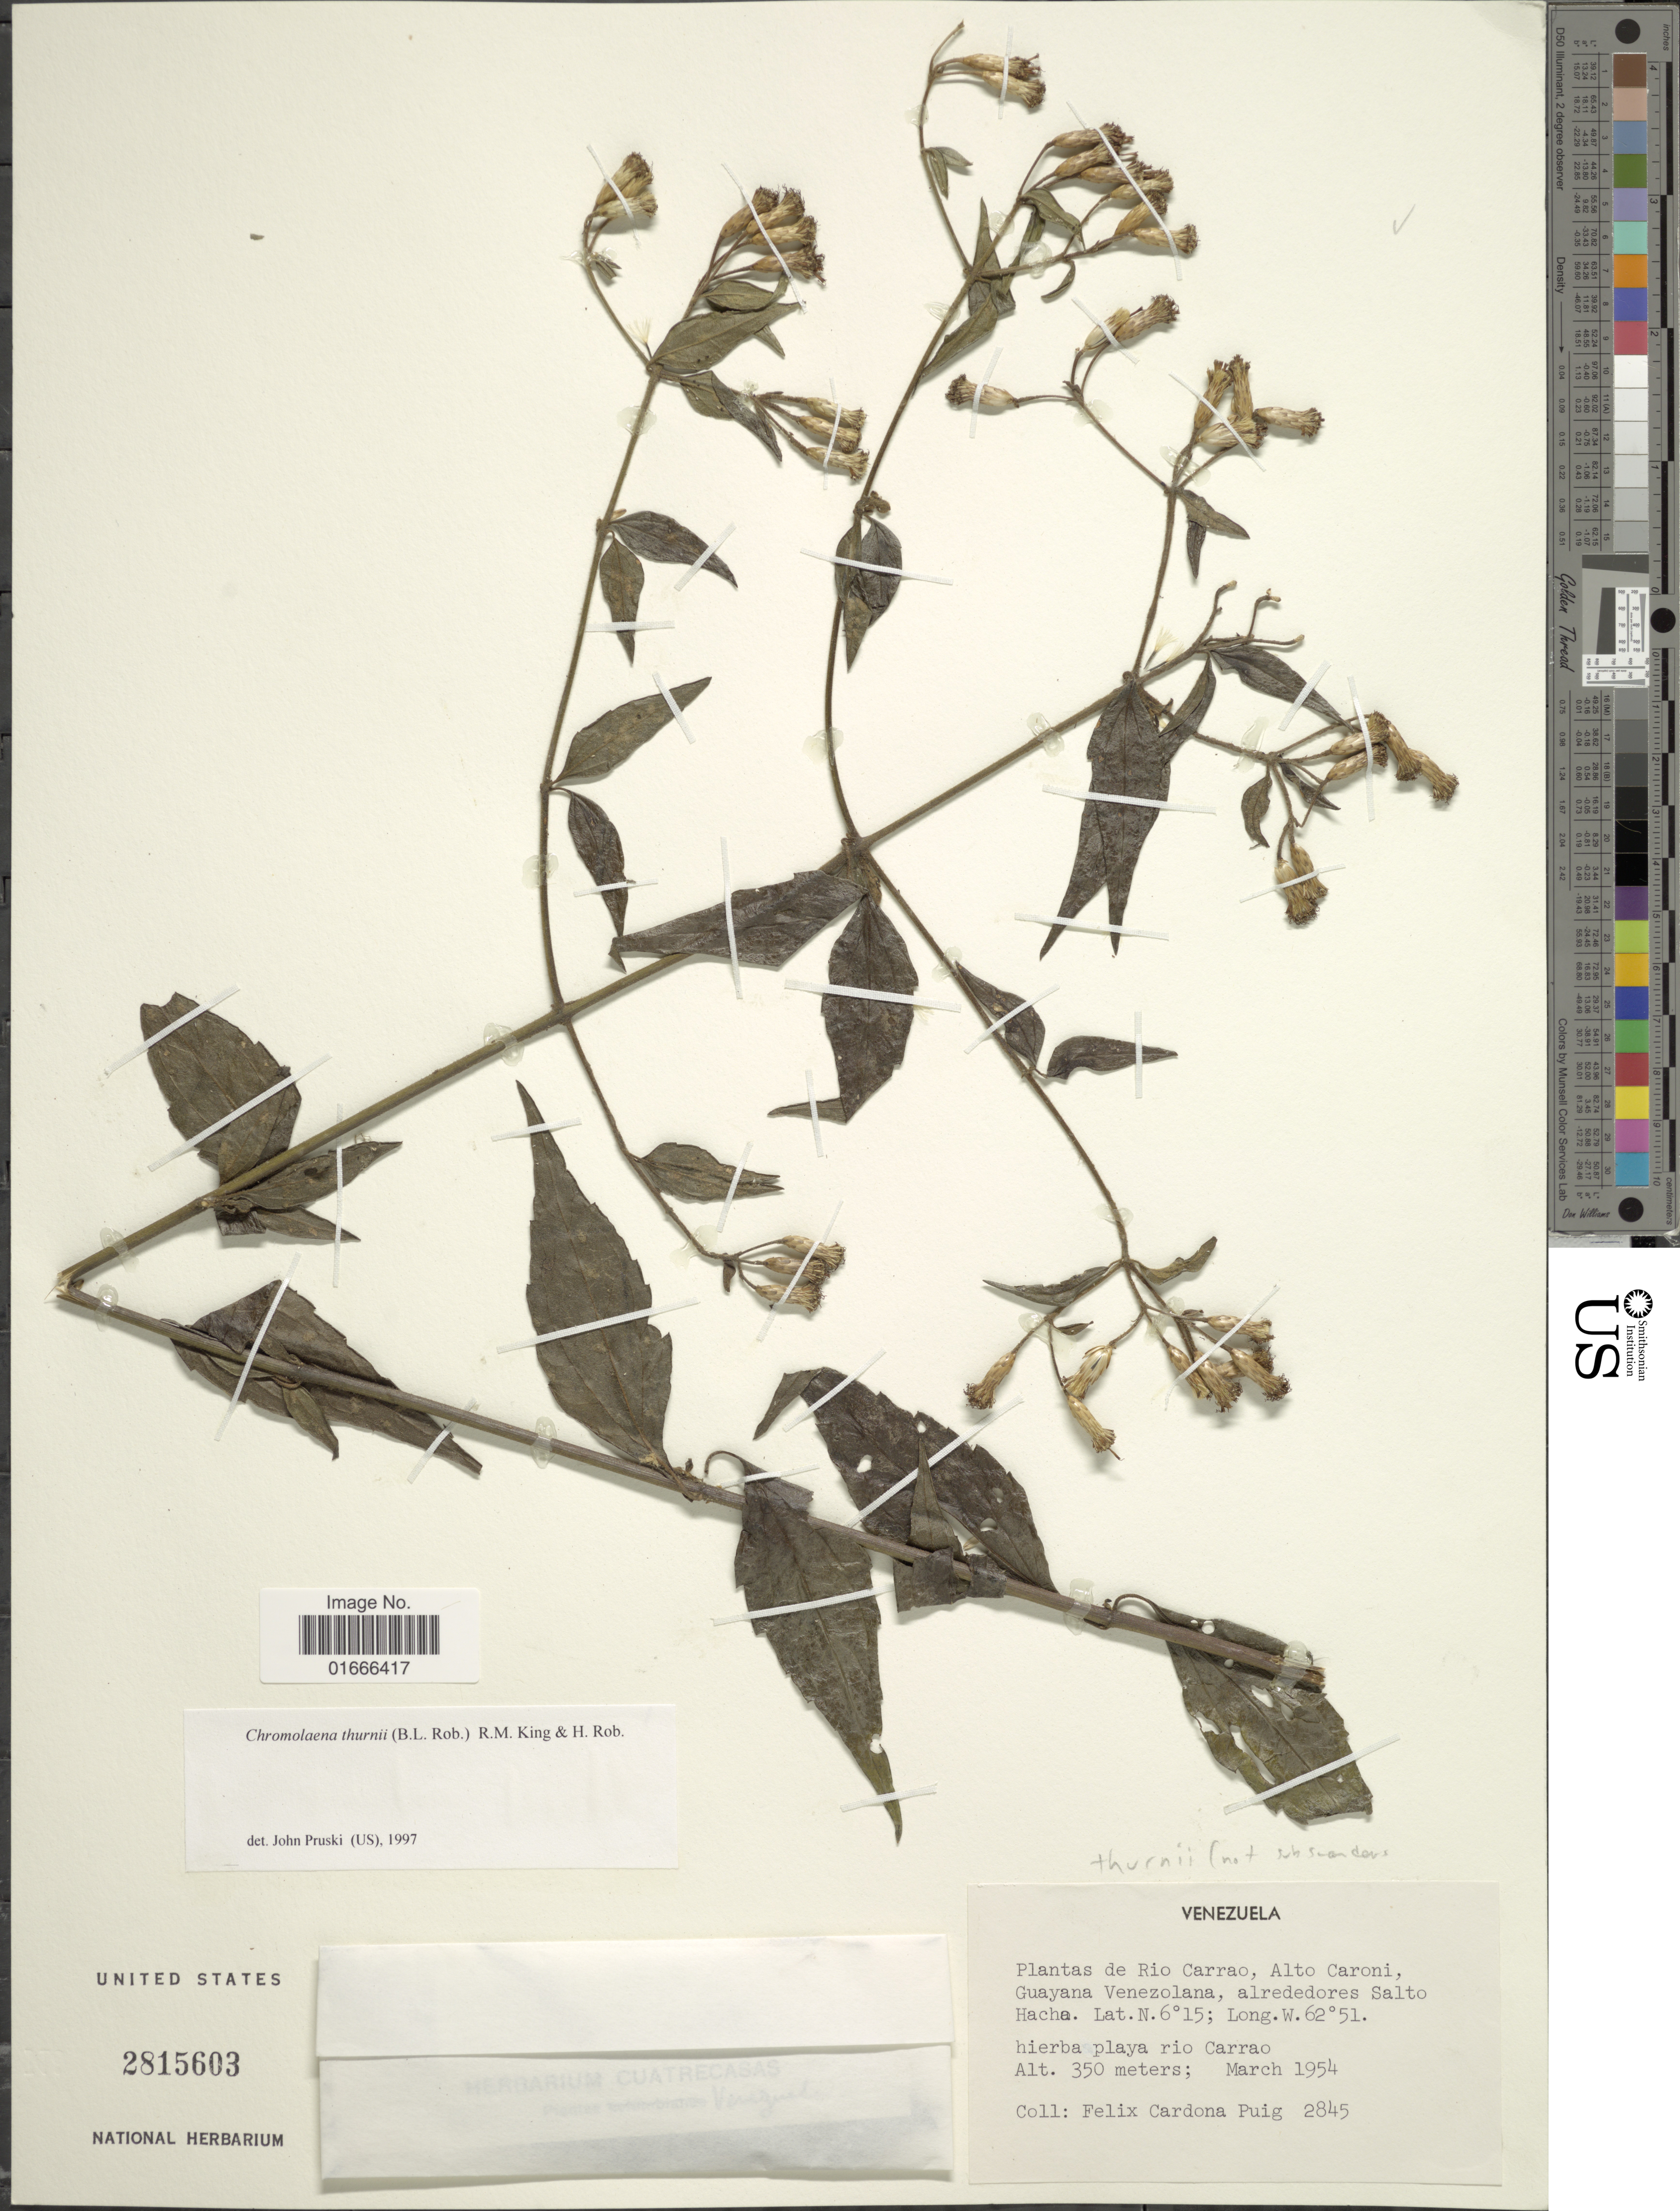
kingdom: Plantae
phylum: Tracheophyta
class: Magnoliopsida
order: Asterales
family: Asteraceae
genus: Chromolaena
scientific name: Chromolaena thurnii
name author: (B.L. Rob.) R.M. King & H. Rob.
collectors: F. Cardona Puig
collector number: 2845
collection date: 1954-03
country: Venezuela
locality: Rio Carrao, Alto Caroni, Guayana Venezolana, alrededores Salto Hacha, hierba playa rio Carrao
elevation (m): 350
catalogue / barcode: US 2815603